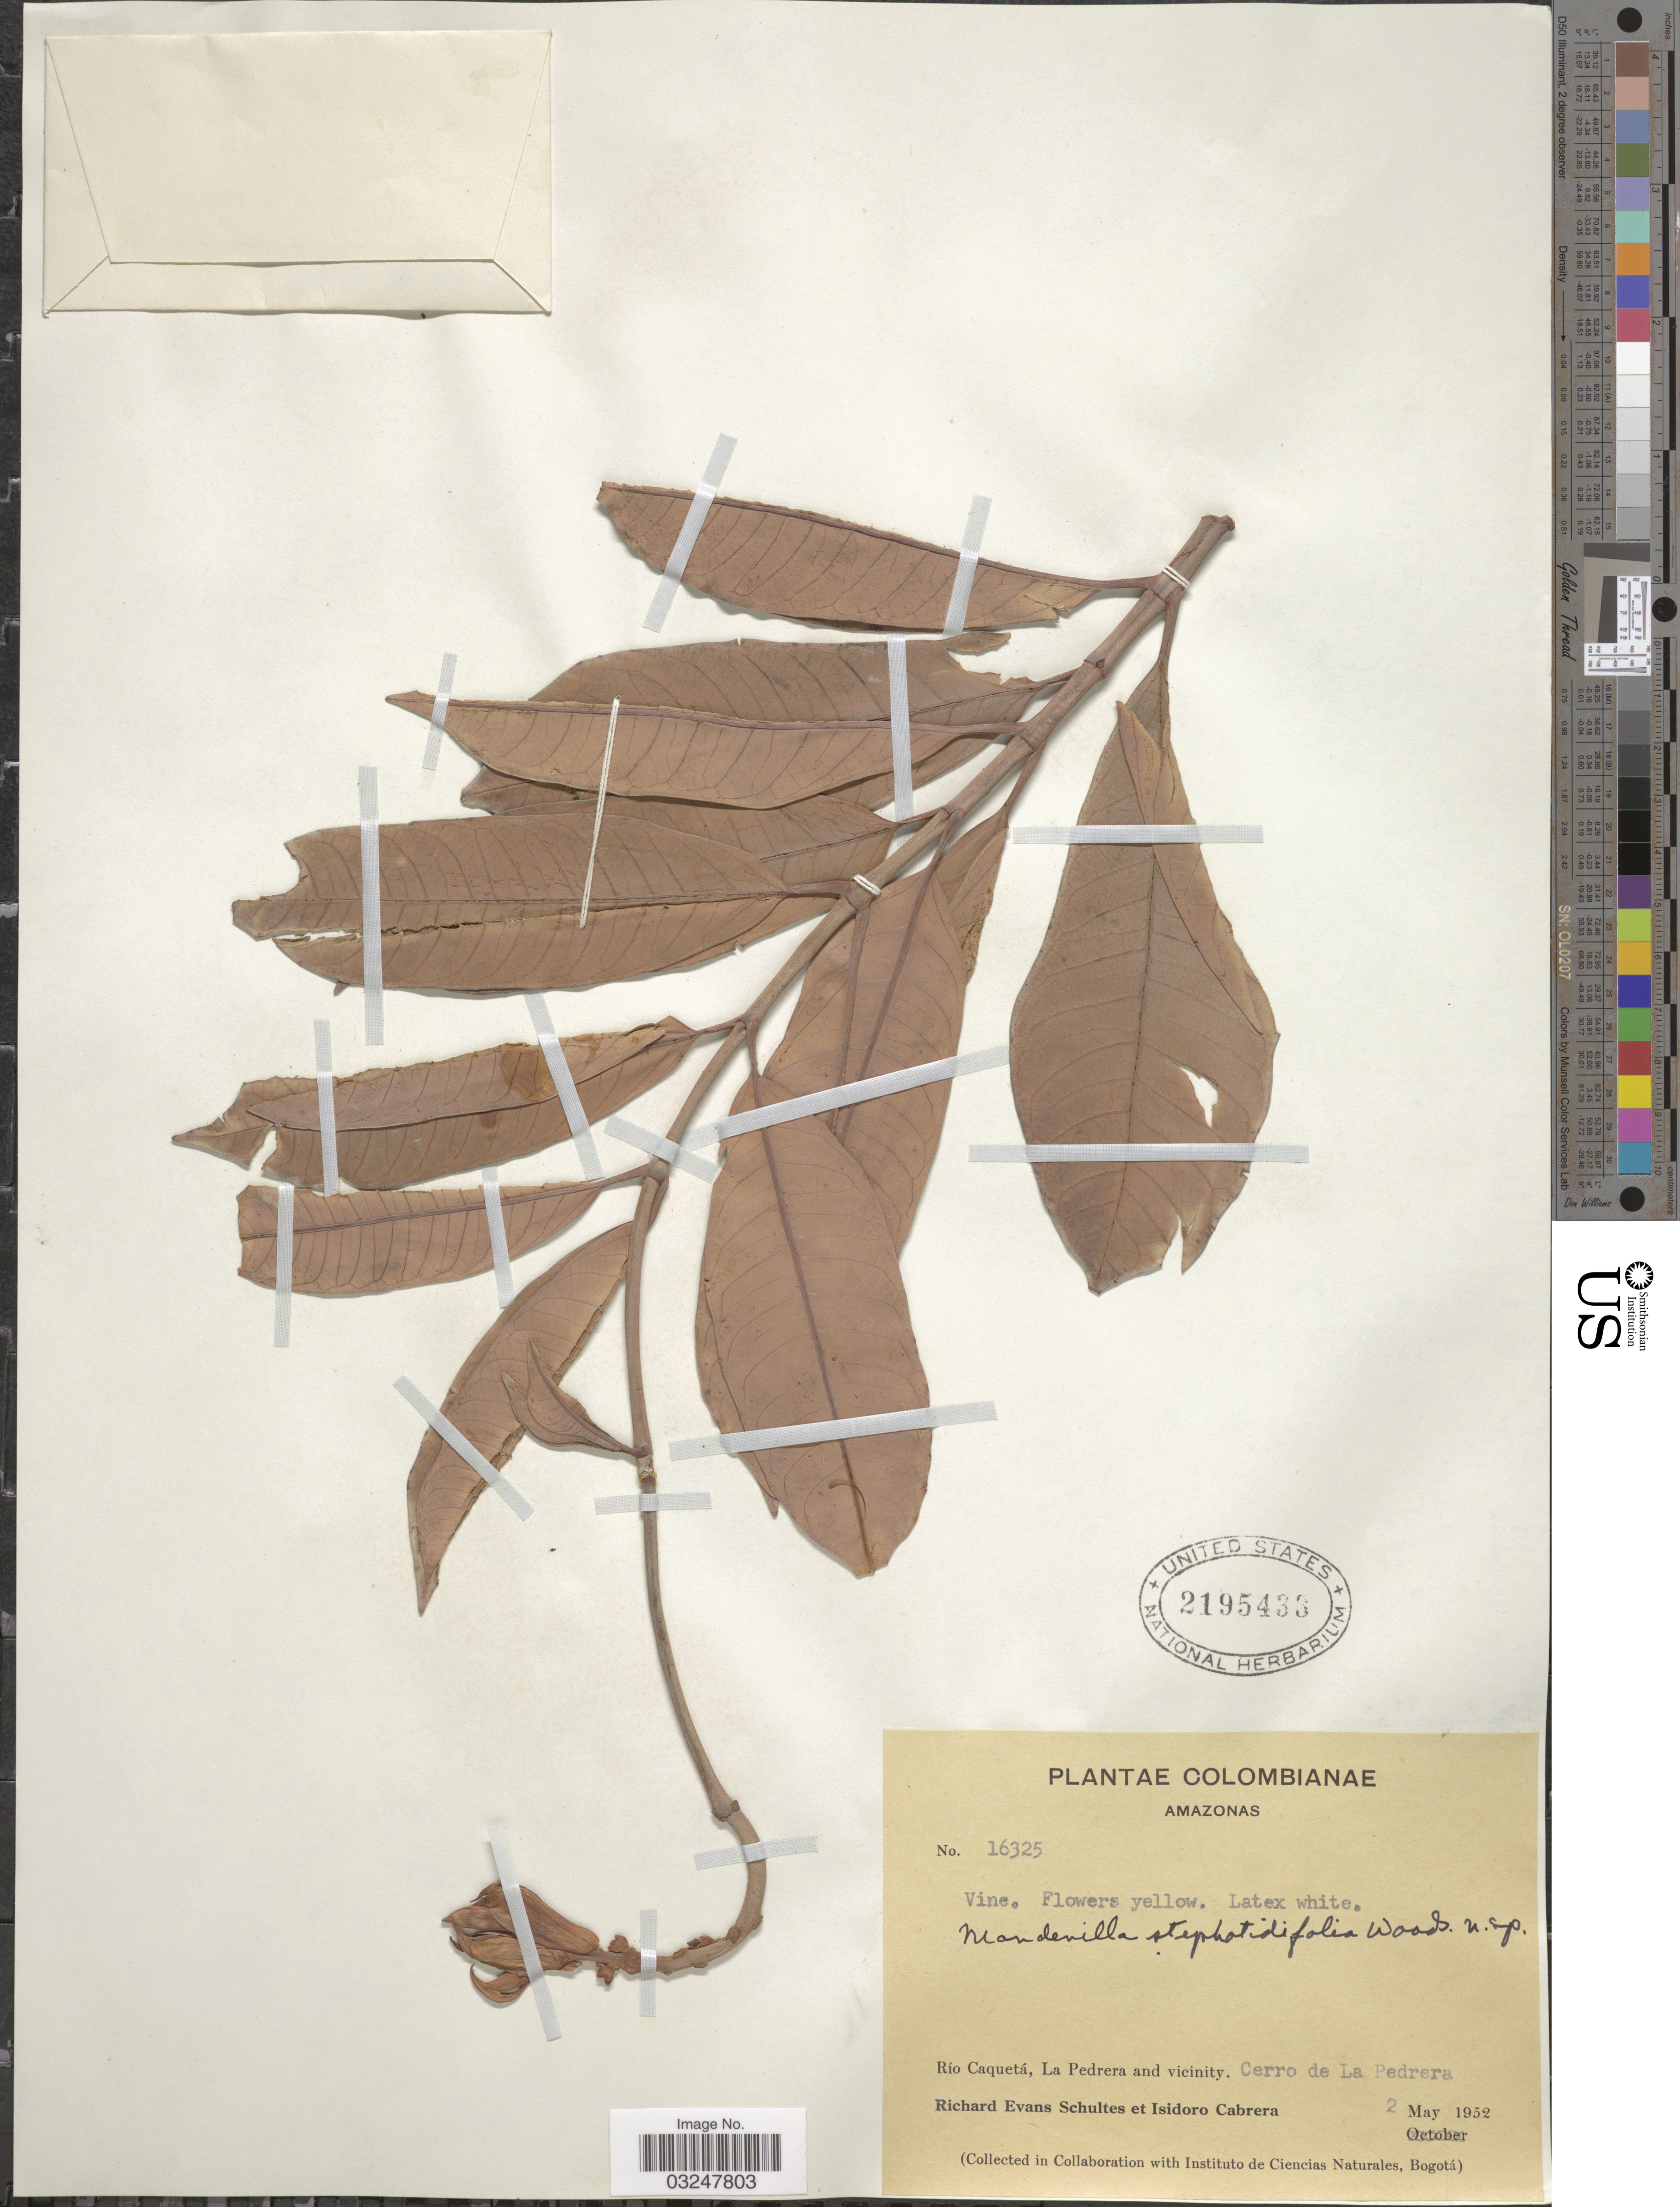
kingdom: Plantae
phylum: Tracheophyta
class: Magnoliopsida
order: Gentianales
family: Apocynaceae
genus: Mandevilla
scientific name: Mandevilla javitensis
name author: (Kunth) K. Schum.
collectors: R. E. Schultes & I. Cabrera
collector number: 16325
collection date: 1952-05-02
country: Colombia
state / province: Amazônas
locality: Río Caquetá, La Pedrera and vicinity, Cerro de La Pedrera.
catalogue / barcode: US 2195433